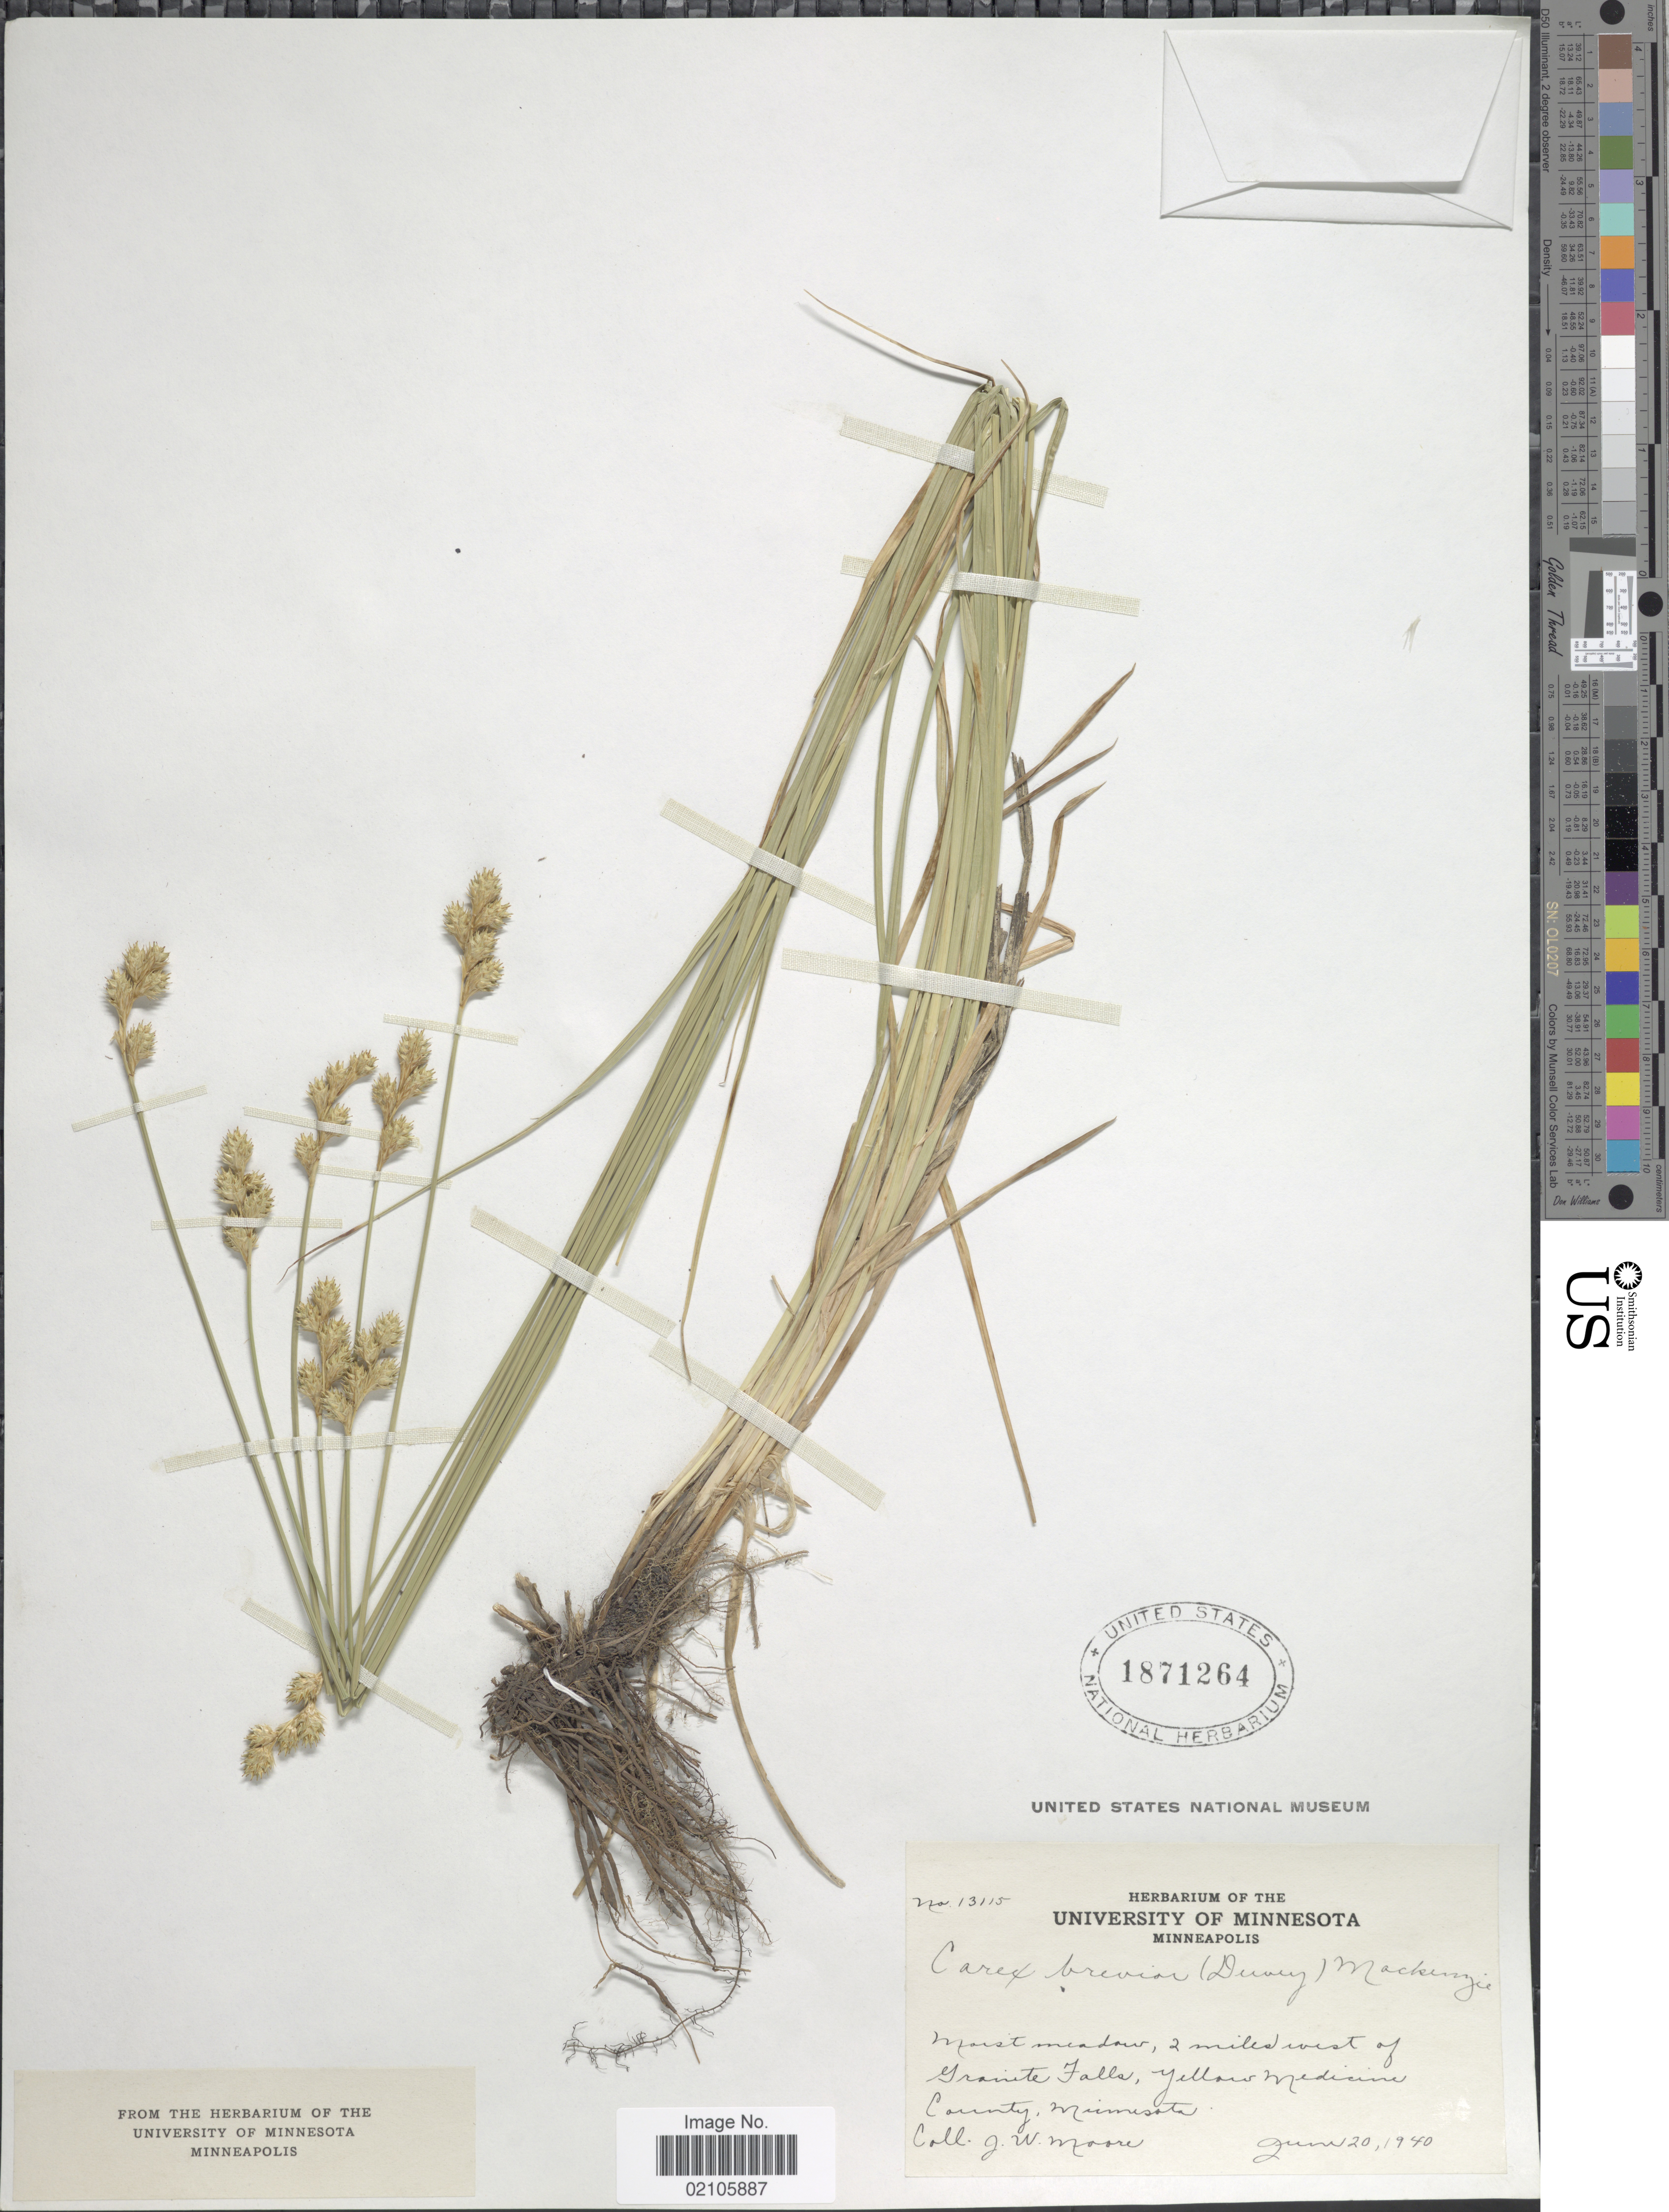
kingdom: Plantae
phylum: Tracheophyta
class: Liliopsida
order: Poales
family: Cyperaceae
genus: Carex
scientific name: Carex brevior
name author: (Dewey) Mack. ex Lunell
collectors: J. Moore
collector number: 13115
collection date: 1940-06-20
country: United States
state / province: Minnesota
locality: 2 miles west of Granite Falls, Yellow Medicine County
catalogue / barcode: US 1871264